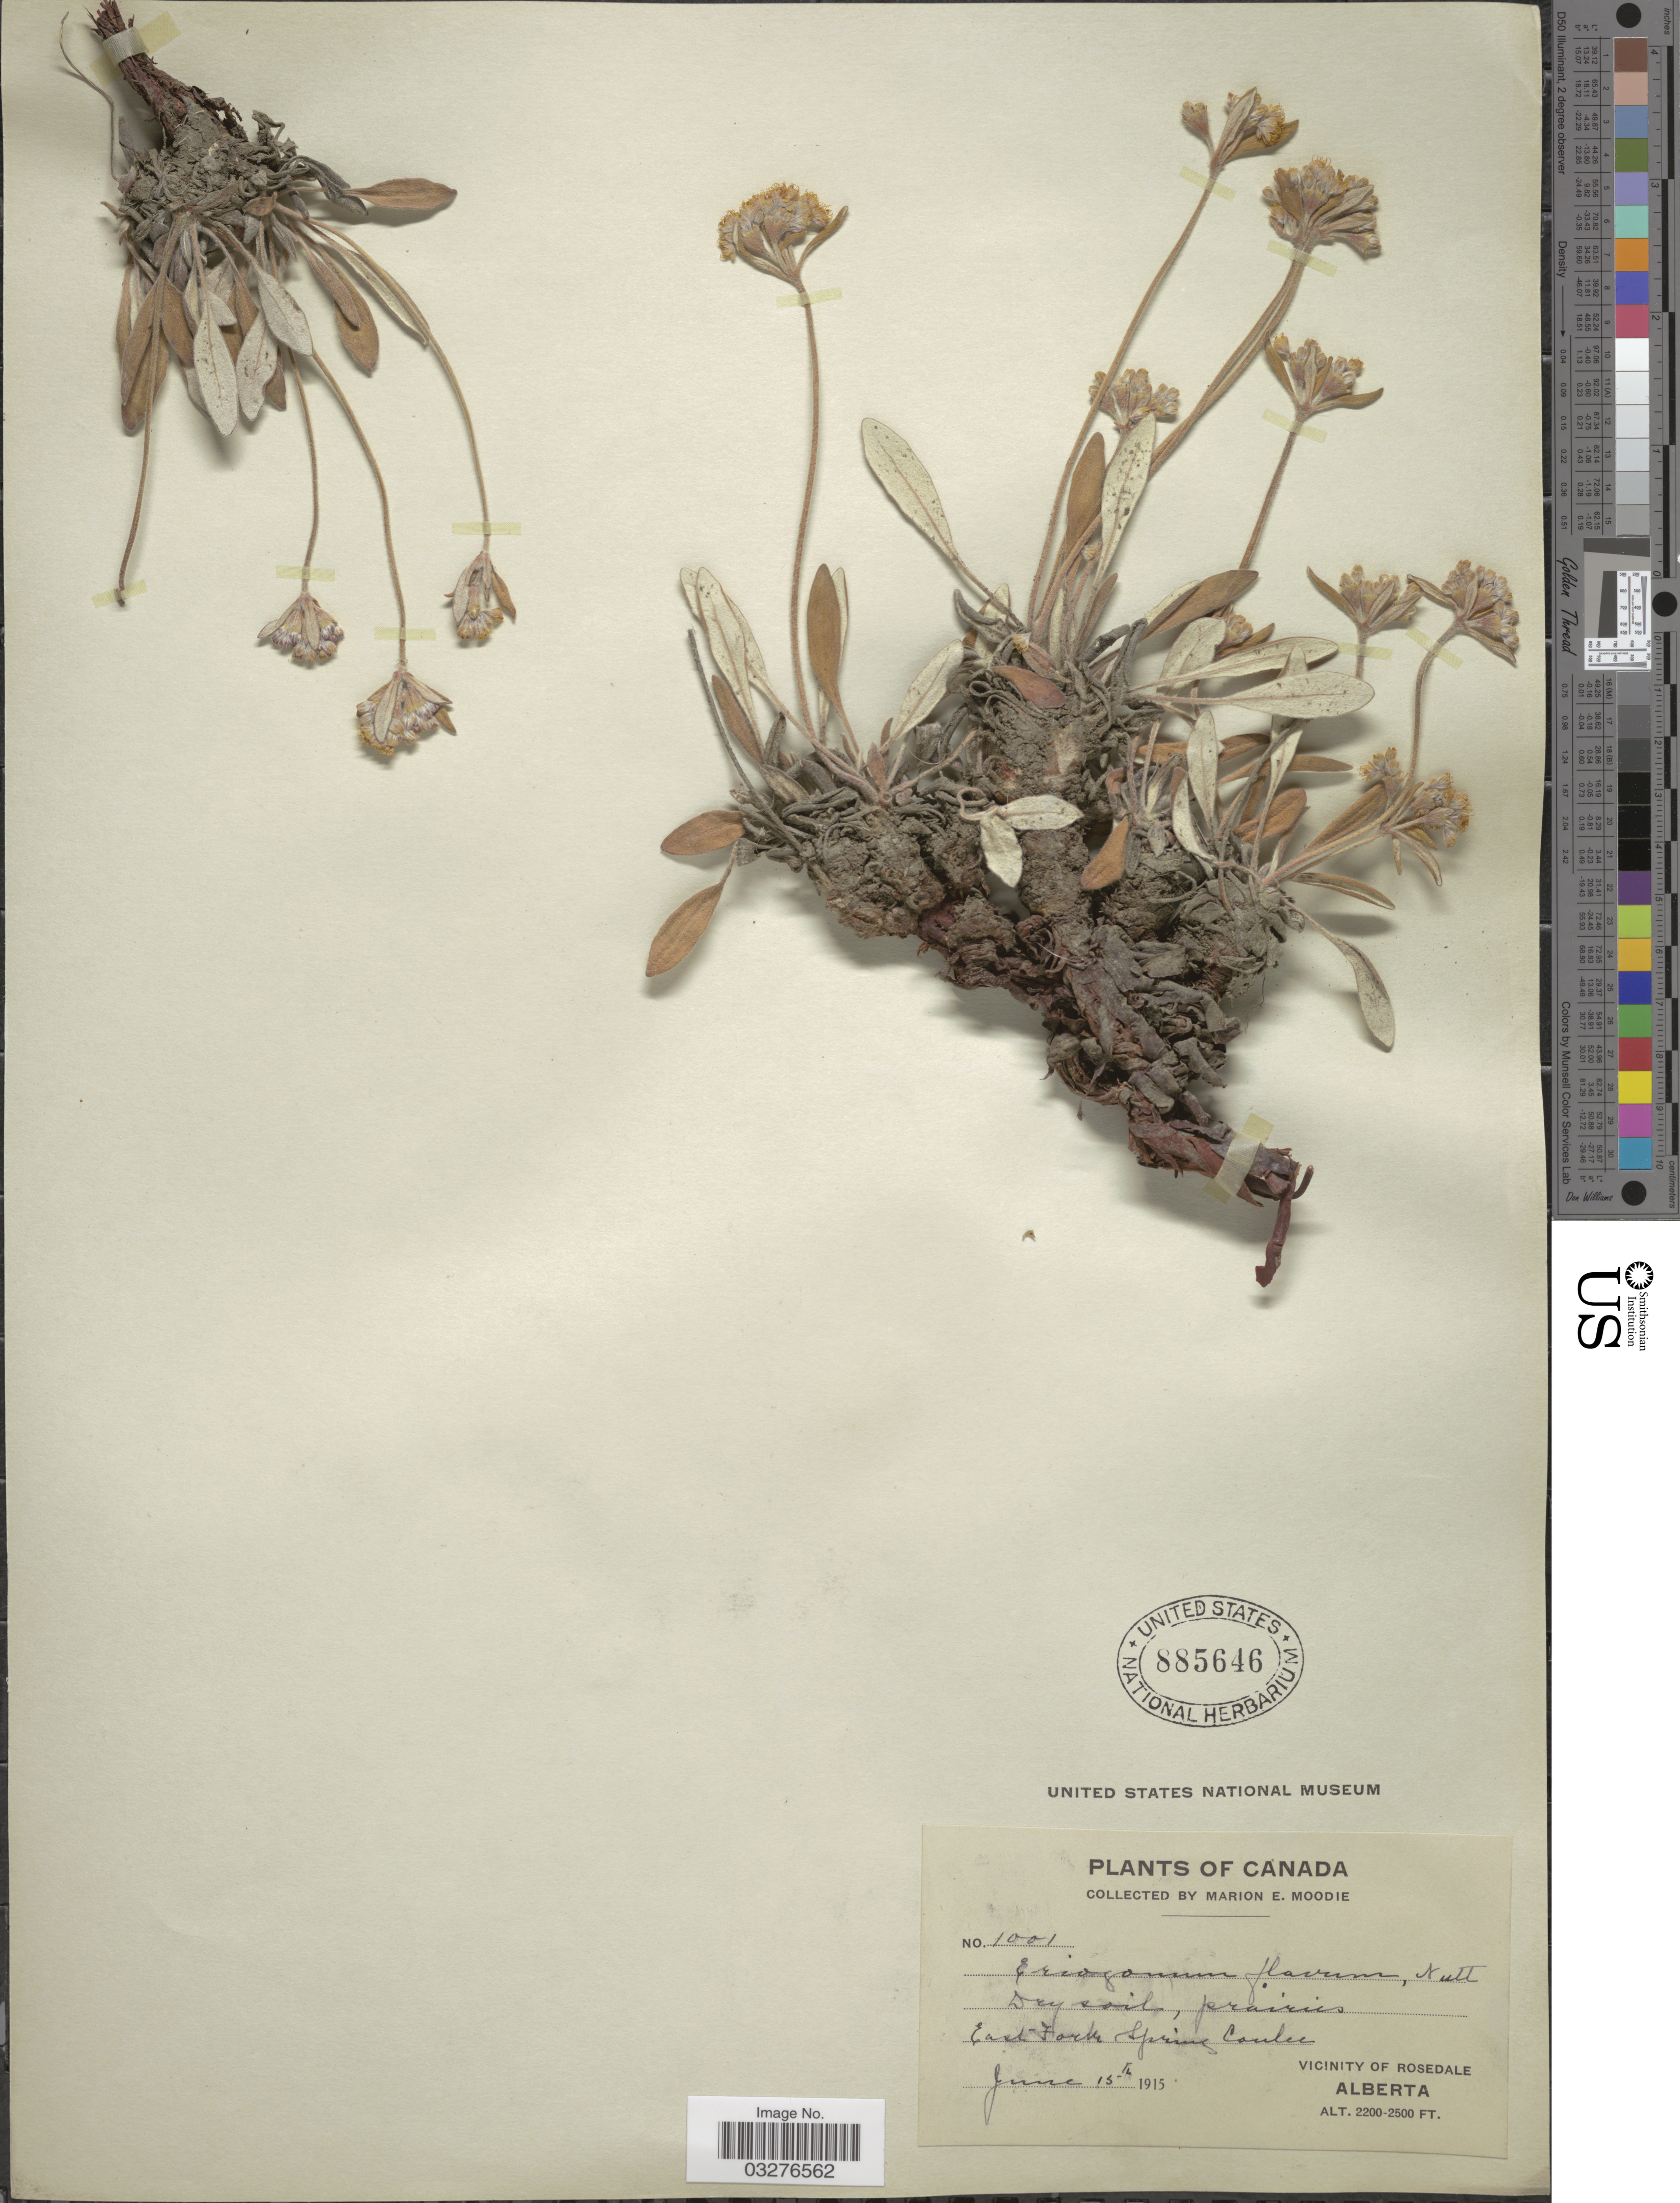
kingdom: Plantae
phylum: Tracheophyta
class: Magnoliopsida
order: Caryophyllales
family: Polygonaceae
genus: Eriogonum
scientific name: Eriogonum flavum var. flavum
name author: Nutt. ex Benth.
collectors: M. E. Moodie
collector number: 1001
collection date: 1915-06-15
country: Canada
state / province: Alberta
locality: East Fork Spring Coulee, Vicinity of Rosedale.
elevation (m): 671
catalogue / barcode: US 885646